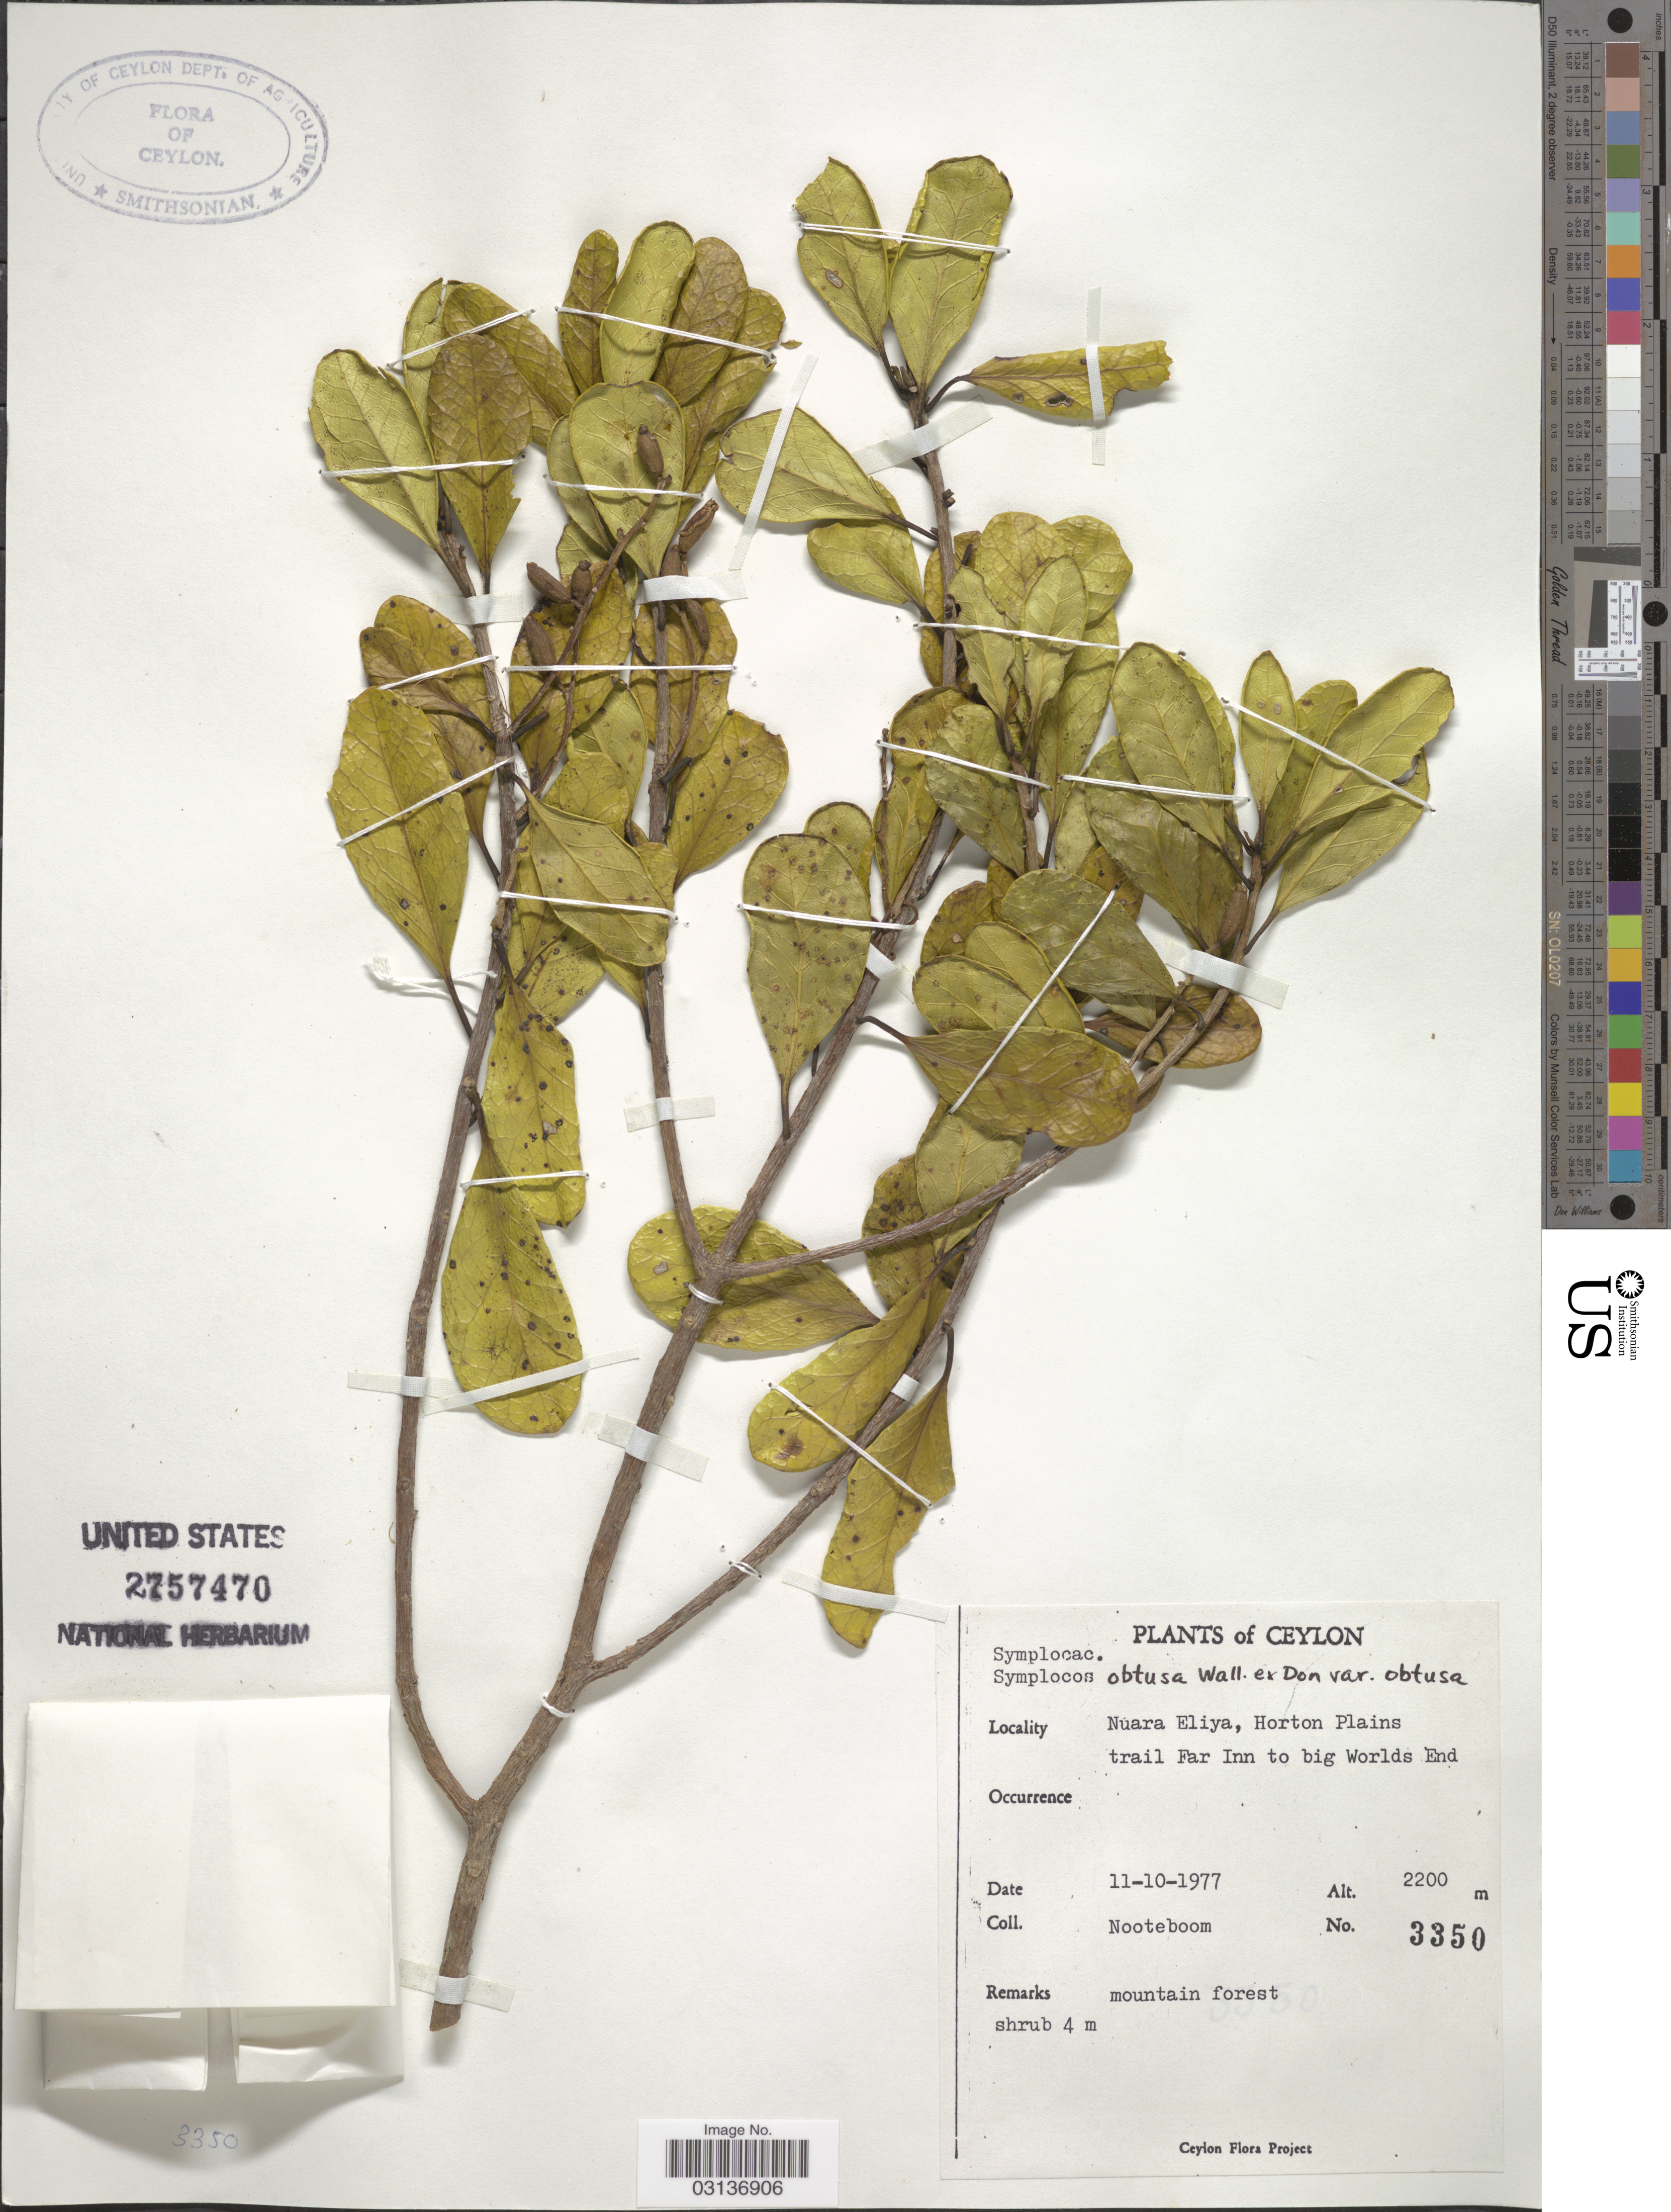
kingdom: Plantae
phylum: Tracheophyta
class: Magnoliopsida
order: Ericales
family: Symplocaceae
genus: Symplocos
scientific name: Symplocos obtusa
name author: Wall. ex G. Don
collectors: Nooteboom, --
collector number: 3350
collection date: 1977-10-11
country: Sri Lanka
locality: Ceylo. Nuara Eliya, Horton Plains trail Far Inn to big Worlds End.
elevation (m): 2200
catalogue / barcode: US 2757470